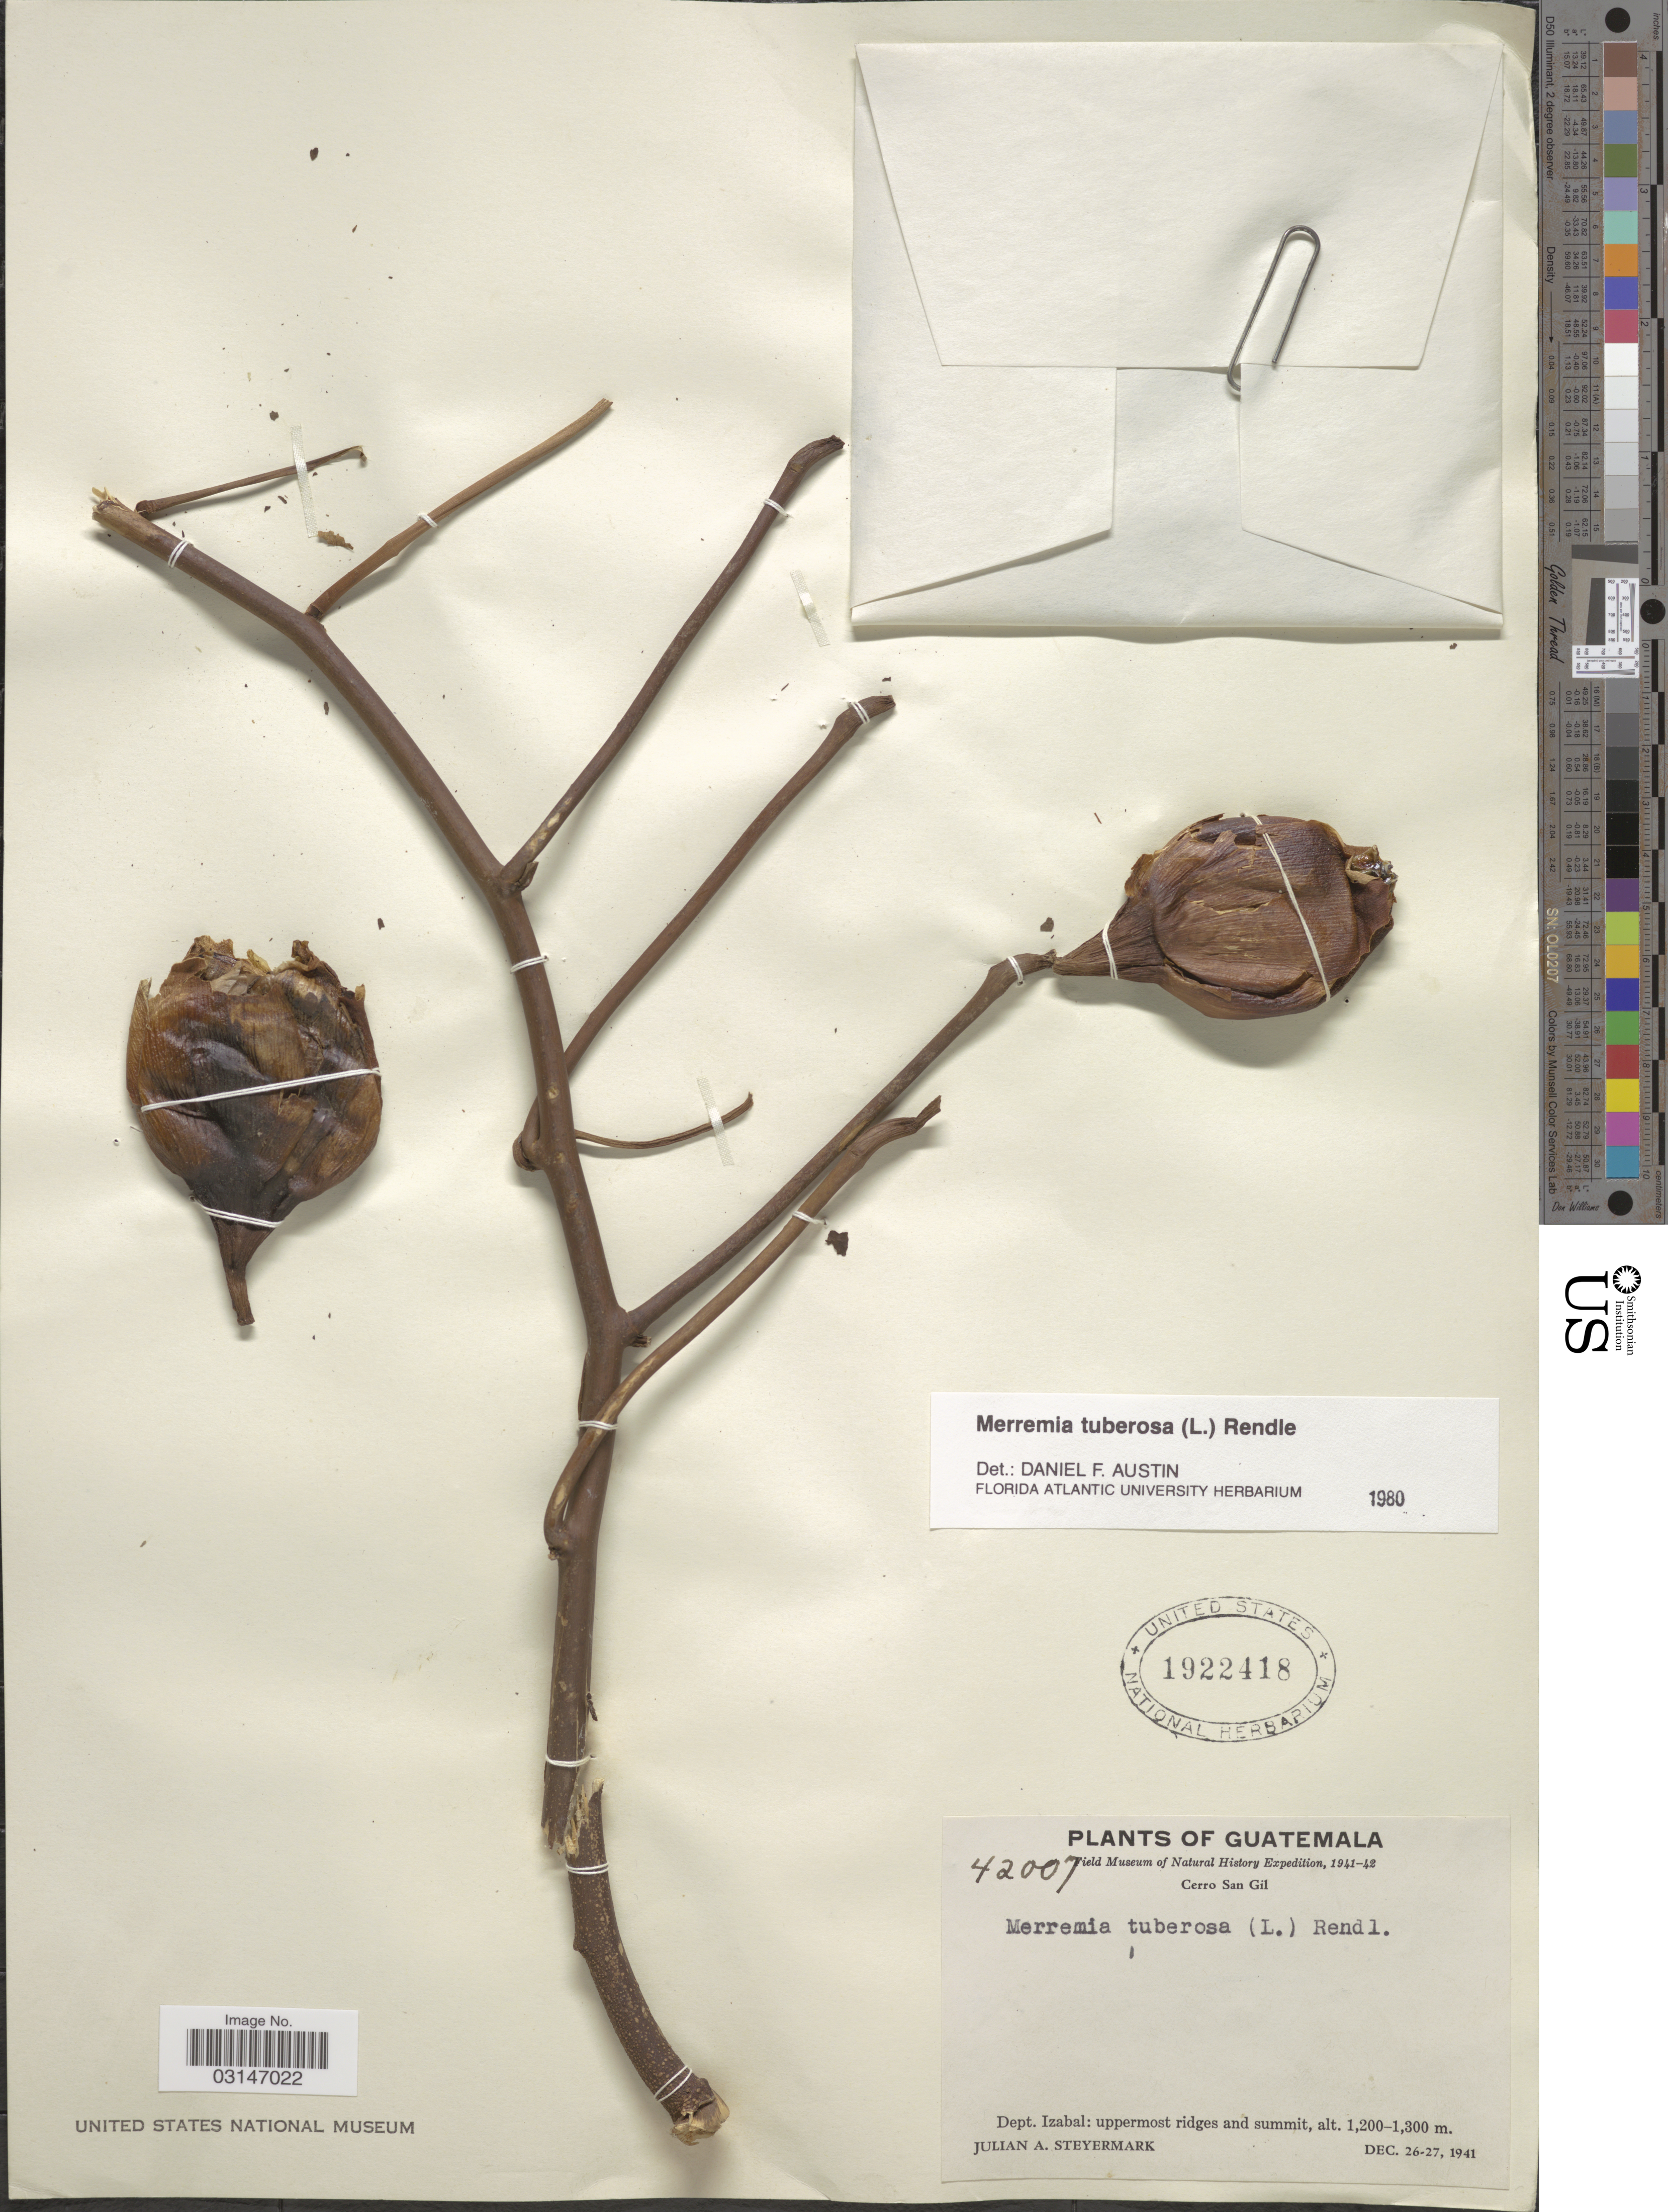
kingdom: Plantae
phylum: Tracheophyta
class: Magnoliopsida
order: Solanales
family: Convolvulaceae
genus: Distimake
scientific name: Distimake tuberosus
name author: (L.) A. R. Simões & Staples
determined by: Strong, Mark T., (BOT), Smithsonian Institution - National Museum of Natural History (UNITED STATES)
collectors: J. Steyermark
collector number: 42007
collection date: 1941-12-26/1941-12-27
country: Guatemala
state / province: Izabal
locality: Cerro San Gil, Dept. Izabal: uppermost ridges and summit.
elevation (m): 1200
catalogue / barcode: US 1922418